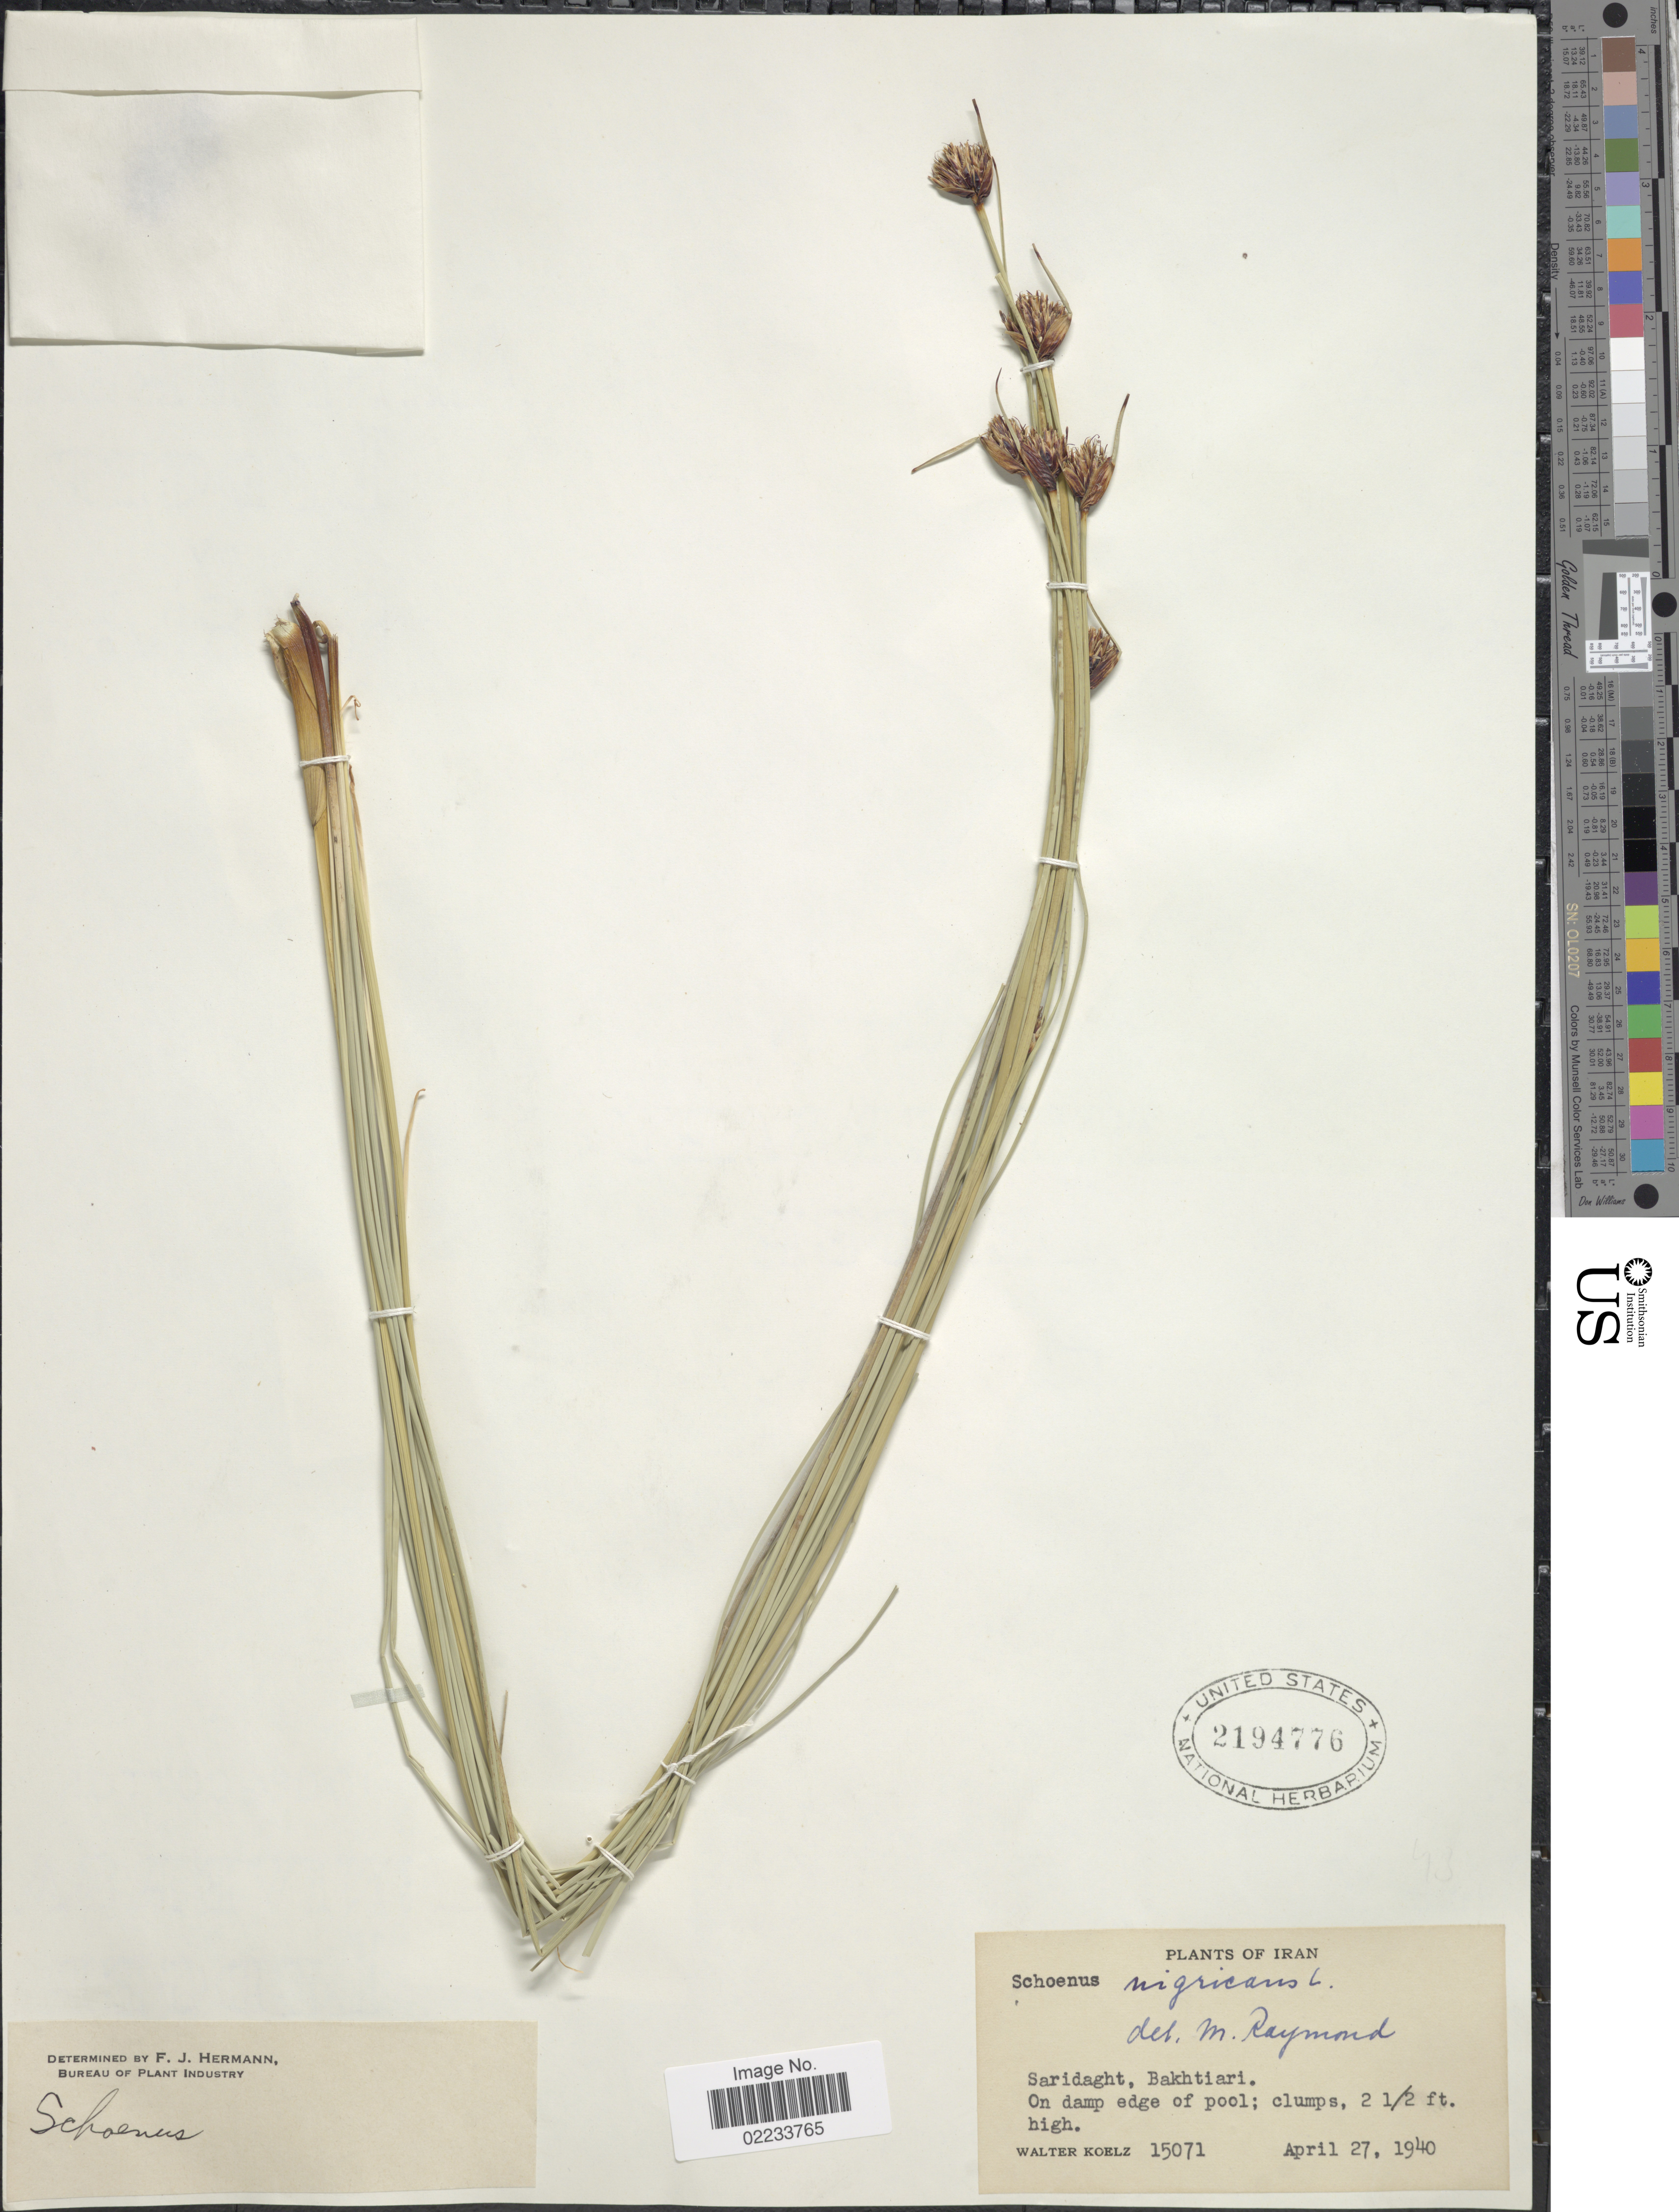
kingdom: Plantae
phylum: Tracheophyta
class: Liliopsida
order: Poales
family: Cyperaceae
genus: Schoenus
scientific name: Schoenus nigricans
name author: L.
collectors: W. N. Koelz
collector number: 15071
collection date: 1940-04-27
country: Iran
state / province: Chahar Mahaal and Bakhtiari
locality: Saridaght, Bakhtiari. on damp edge of pool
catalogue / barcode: US 2194776